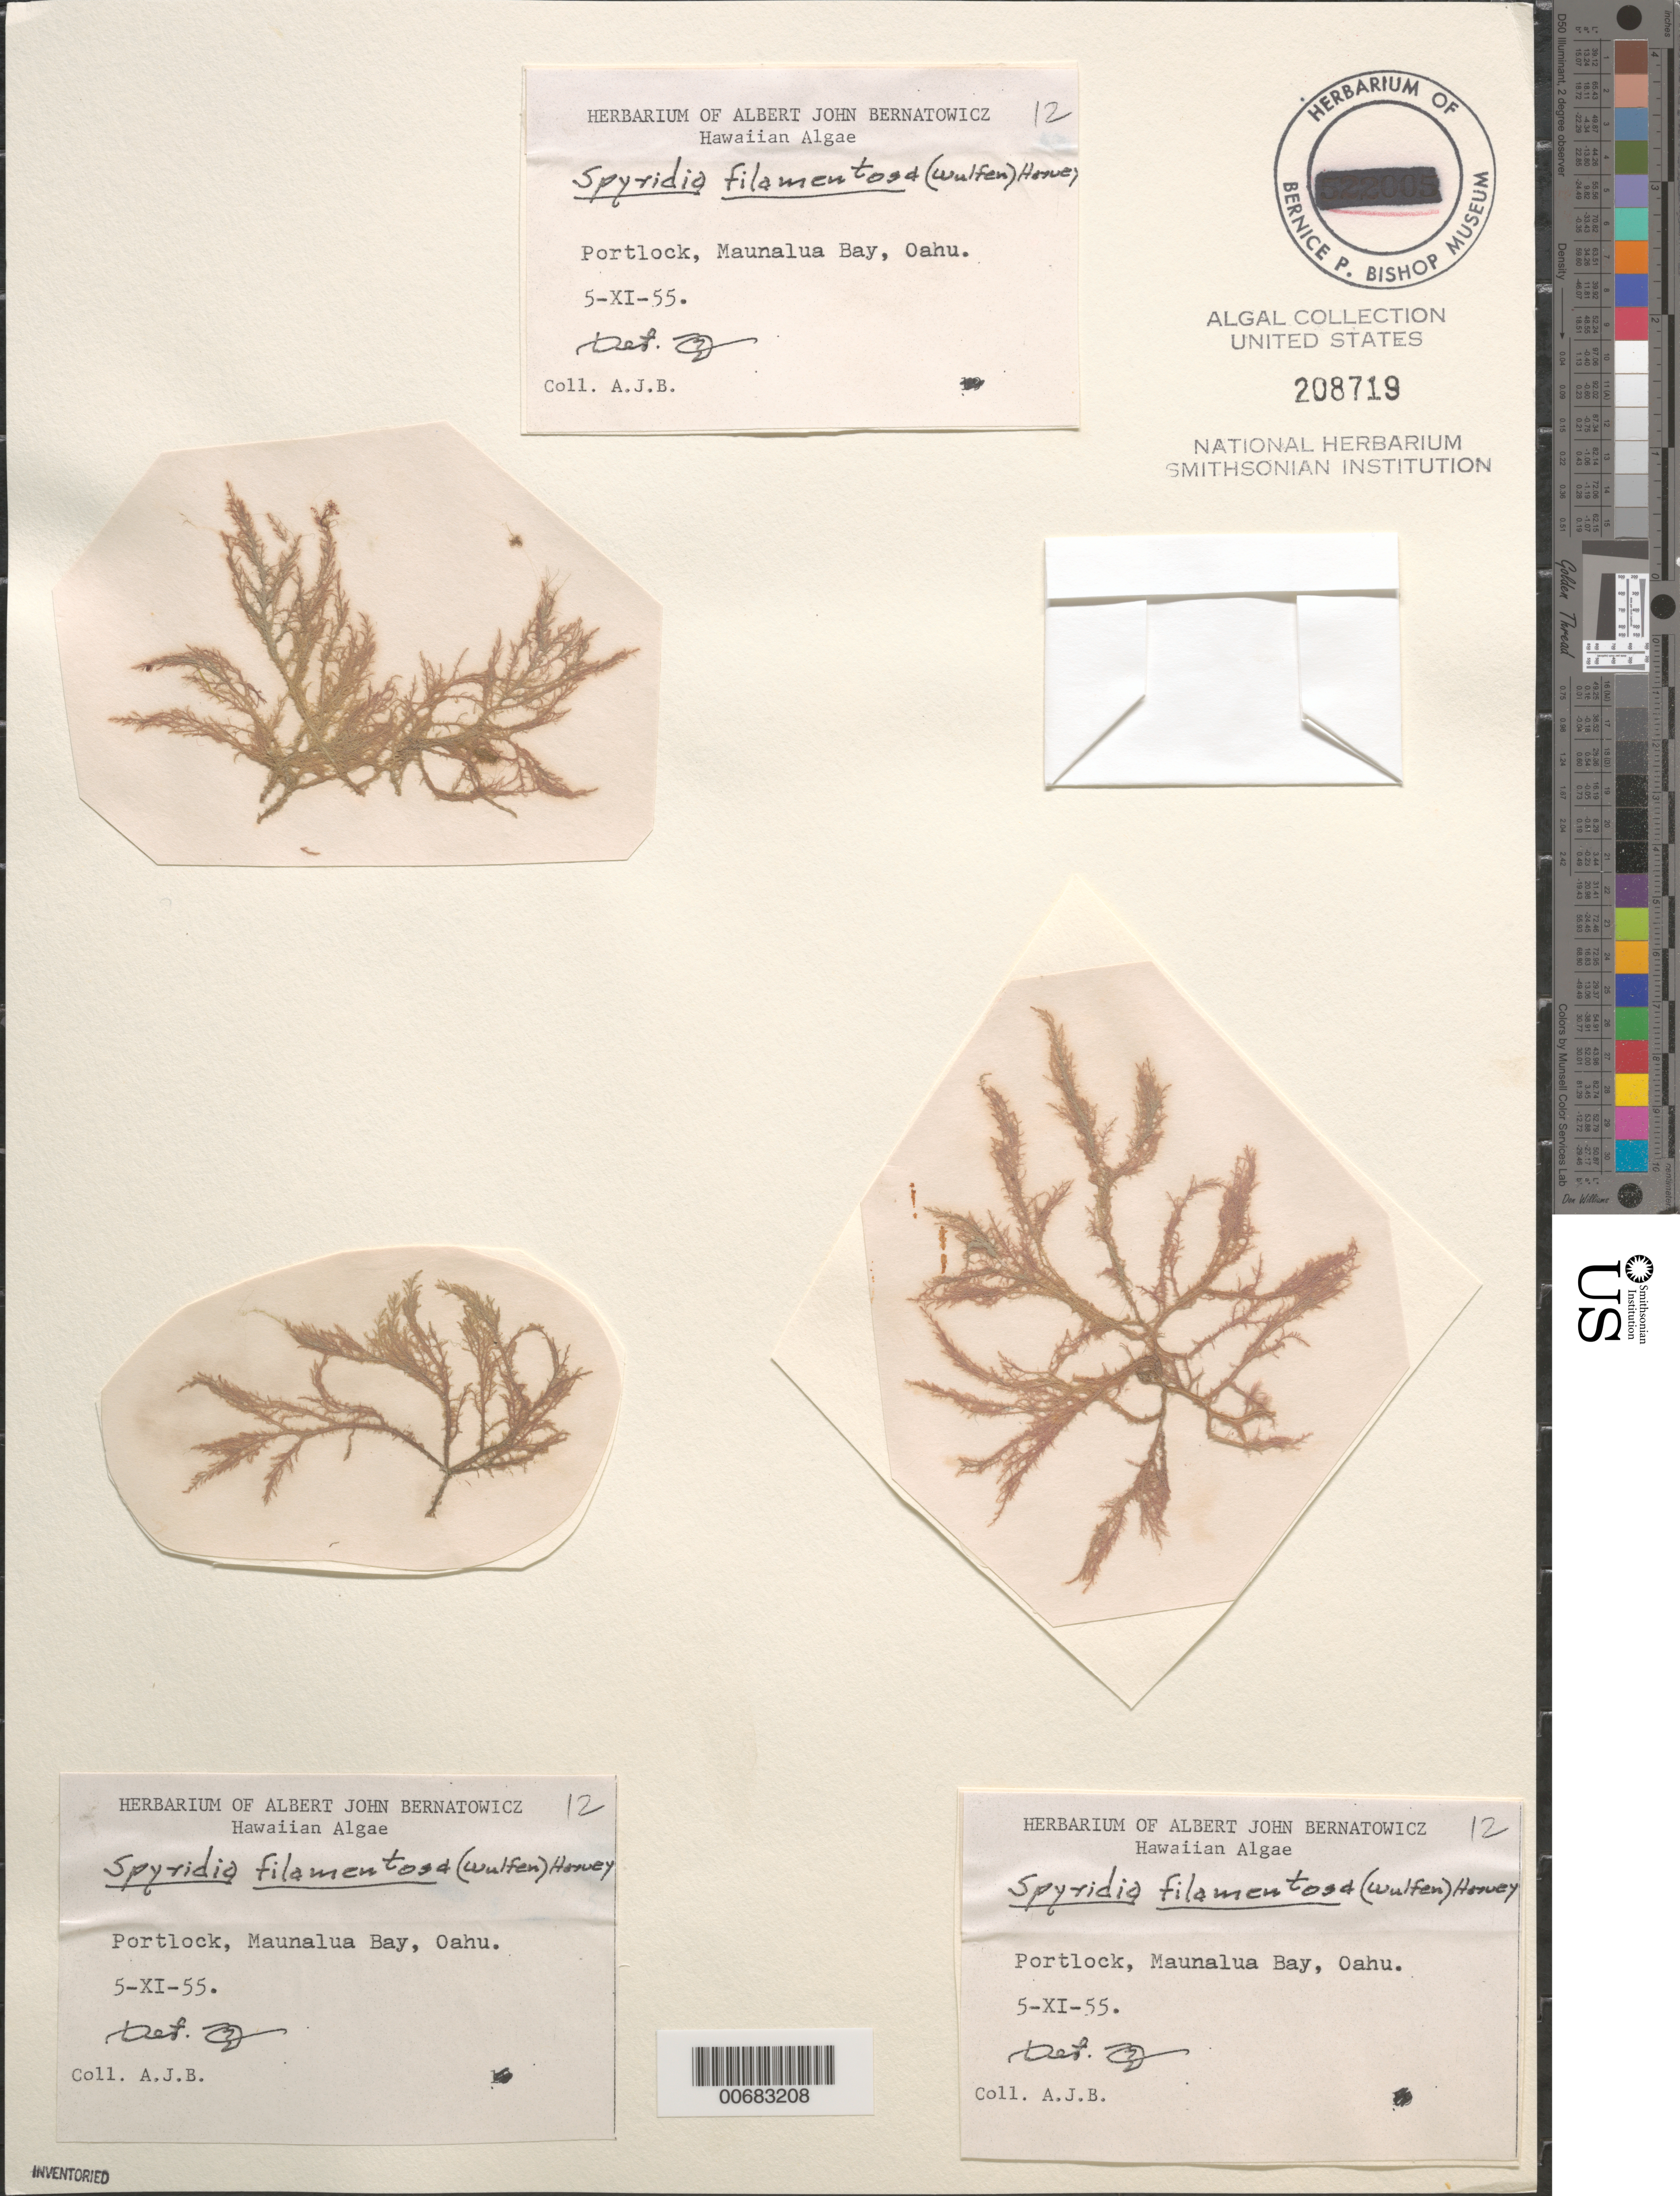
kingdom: Chromista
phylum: Ochrophyta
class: Phaeophyceae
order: Ectocarpales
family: Acinetosporaceae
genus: Hincksia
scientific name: Hincksia mitchelliae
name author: (Harv.) P.C. Silva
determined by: Doty, M. S.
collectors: A. Bernatowicz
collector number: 12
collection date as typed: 05 Nov 1955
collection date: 1955-11-05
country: United States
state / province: Hawaii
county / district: Honolulu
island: Oahu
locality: Portlock, Maunalua Bay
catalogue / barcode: US 208719